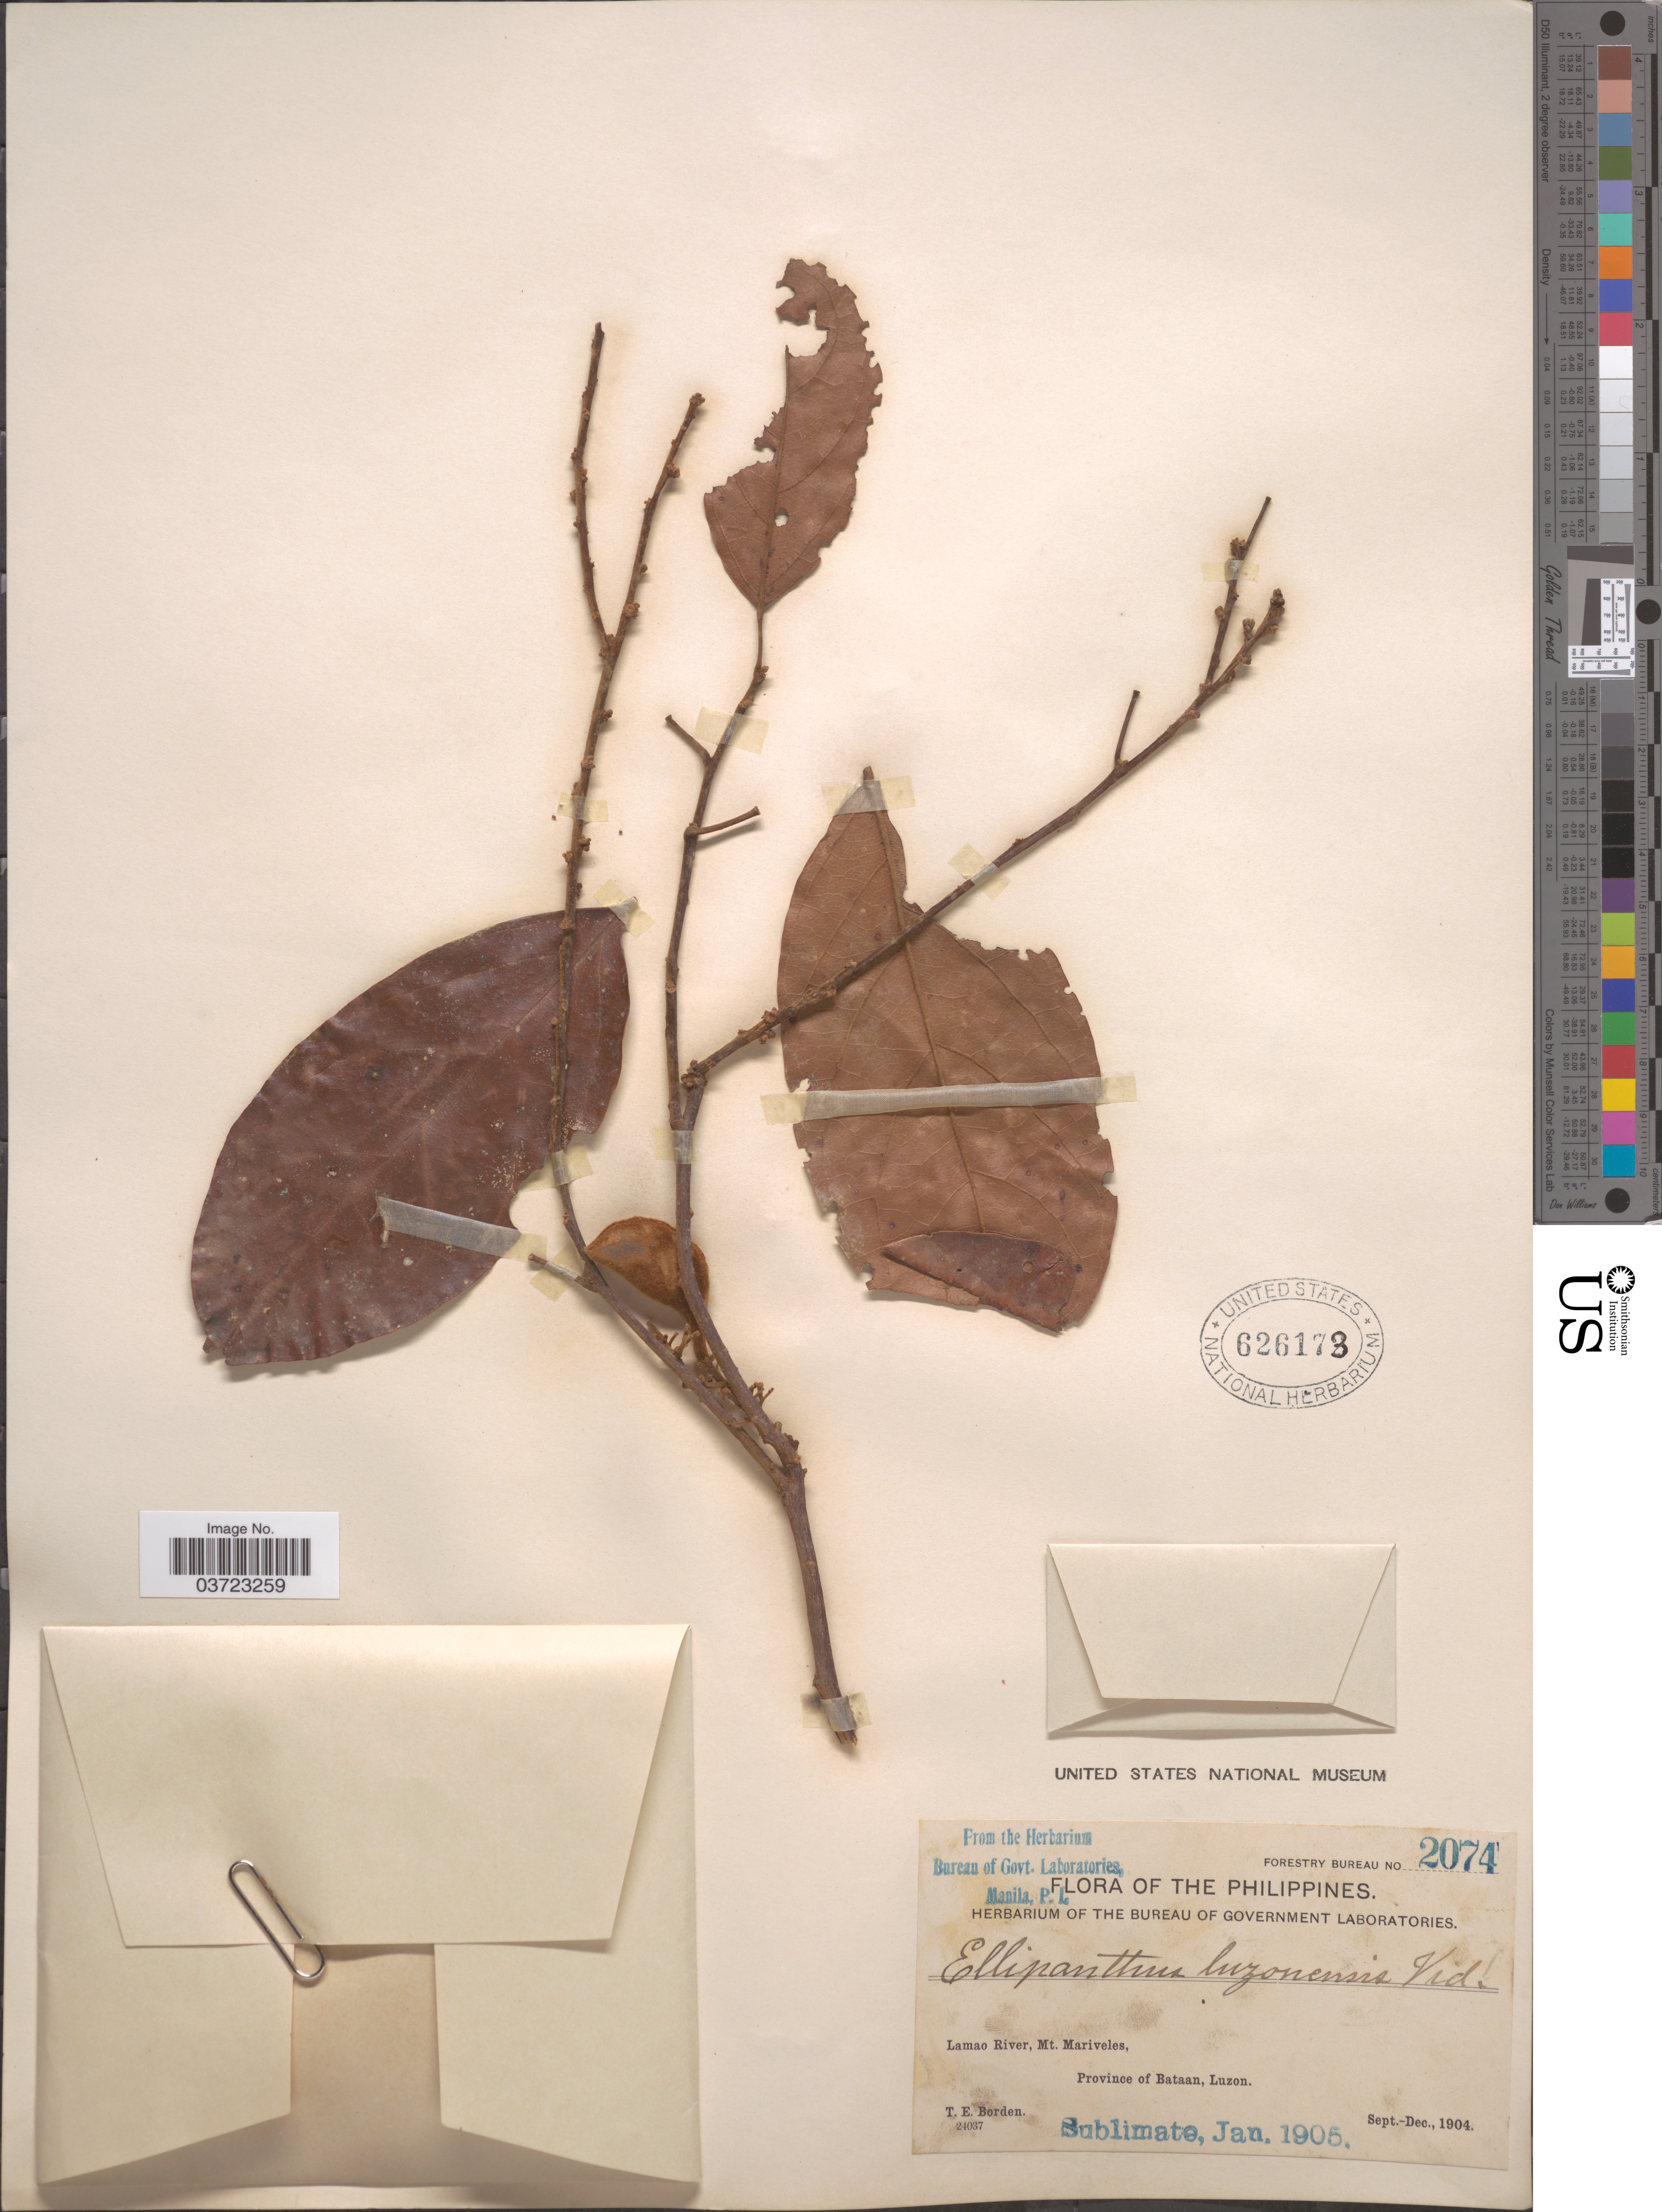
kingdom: Plantae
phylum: Tracheophyta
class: Magnoliopsida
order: Oxalidales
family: Connaraceae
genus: Ellipanthus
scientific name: Ellipanthus luzoniensis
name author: S. Vidal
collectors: T. E. Borden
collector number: Forestry Bureau 2074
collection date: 1904-09/1904-12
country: Philippines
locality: Lamao River, Mt. Mariveles, Province of Bataan, Luzon.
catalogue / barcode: US 626173